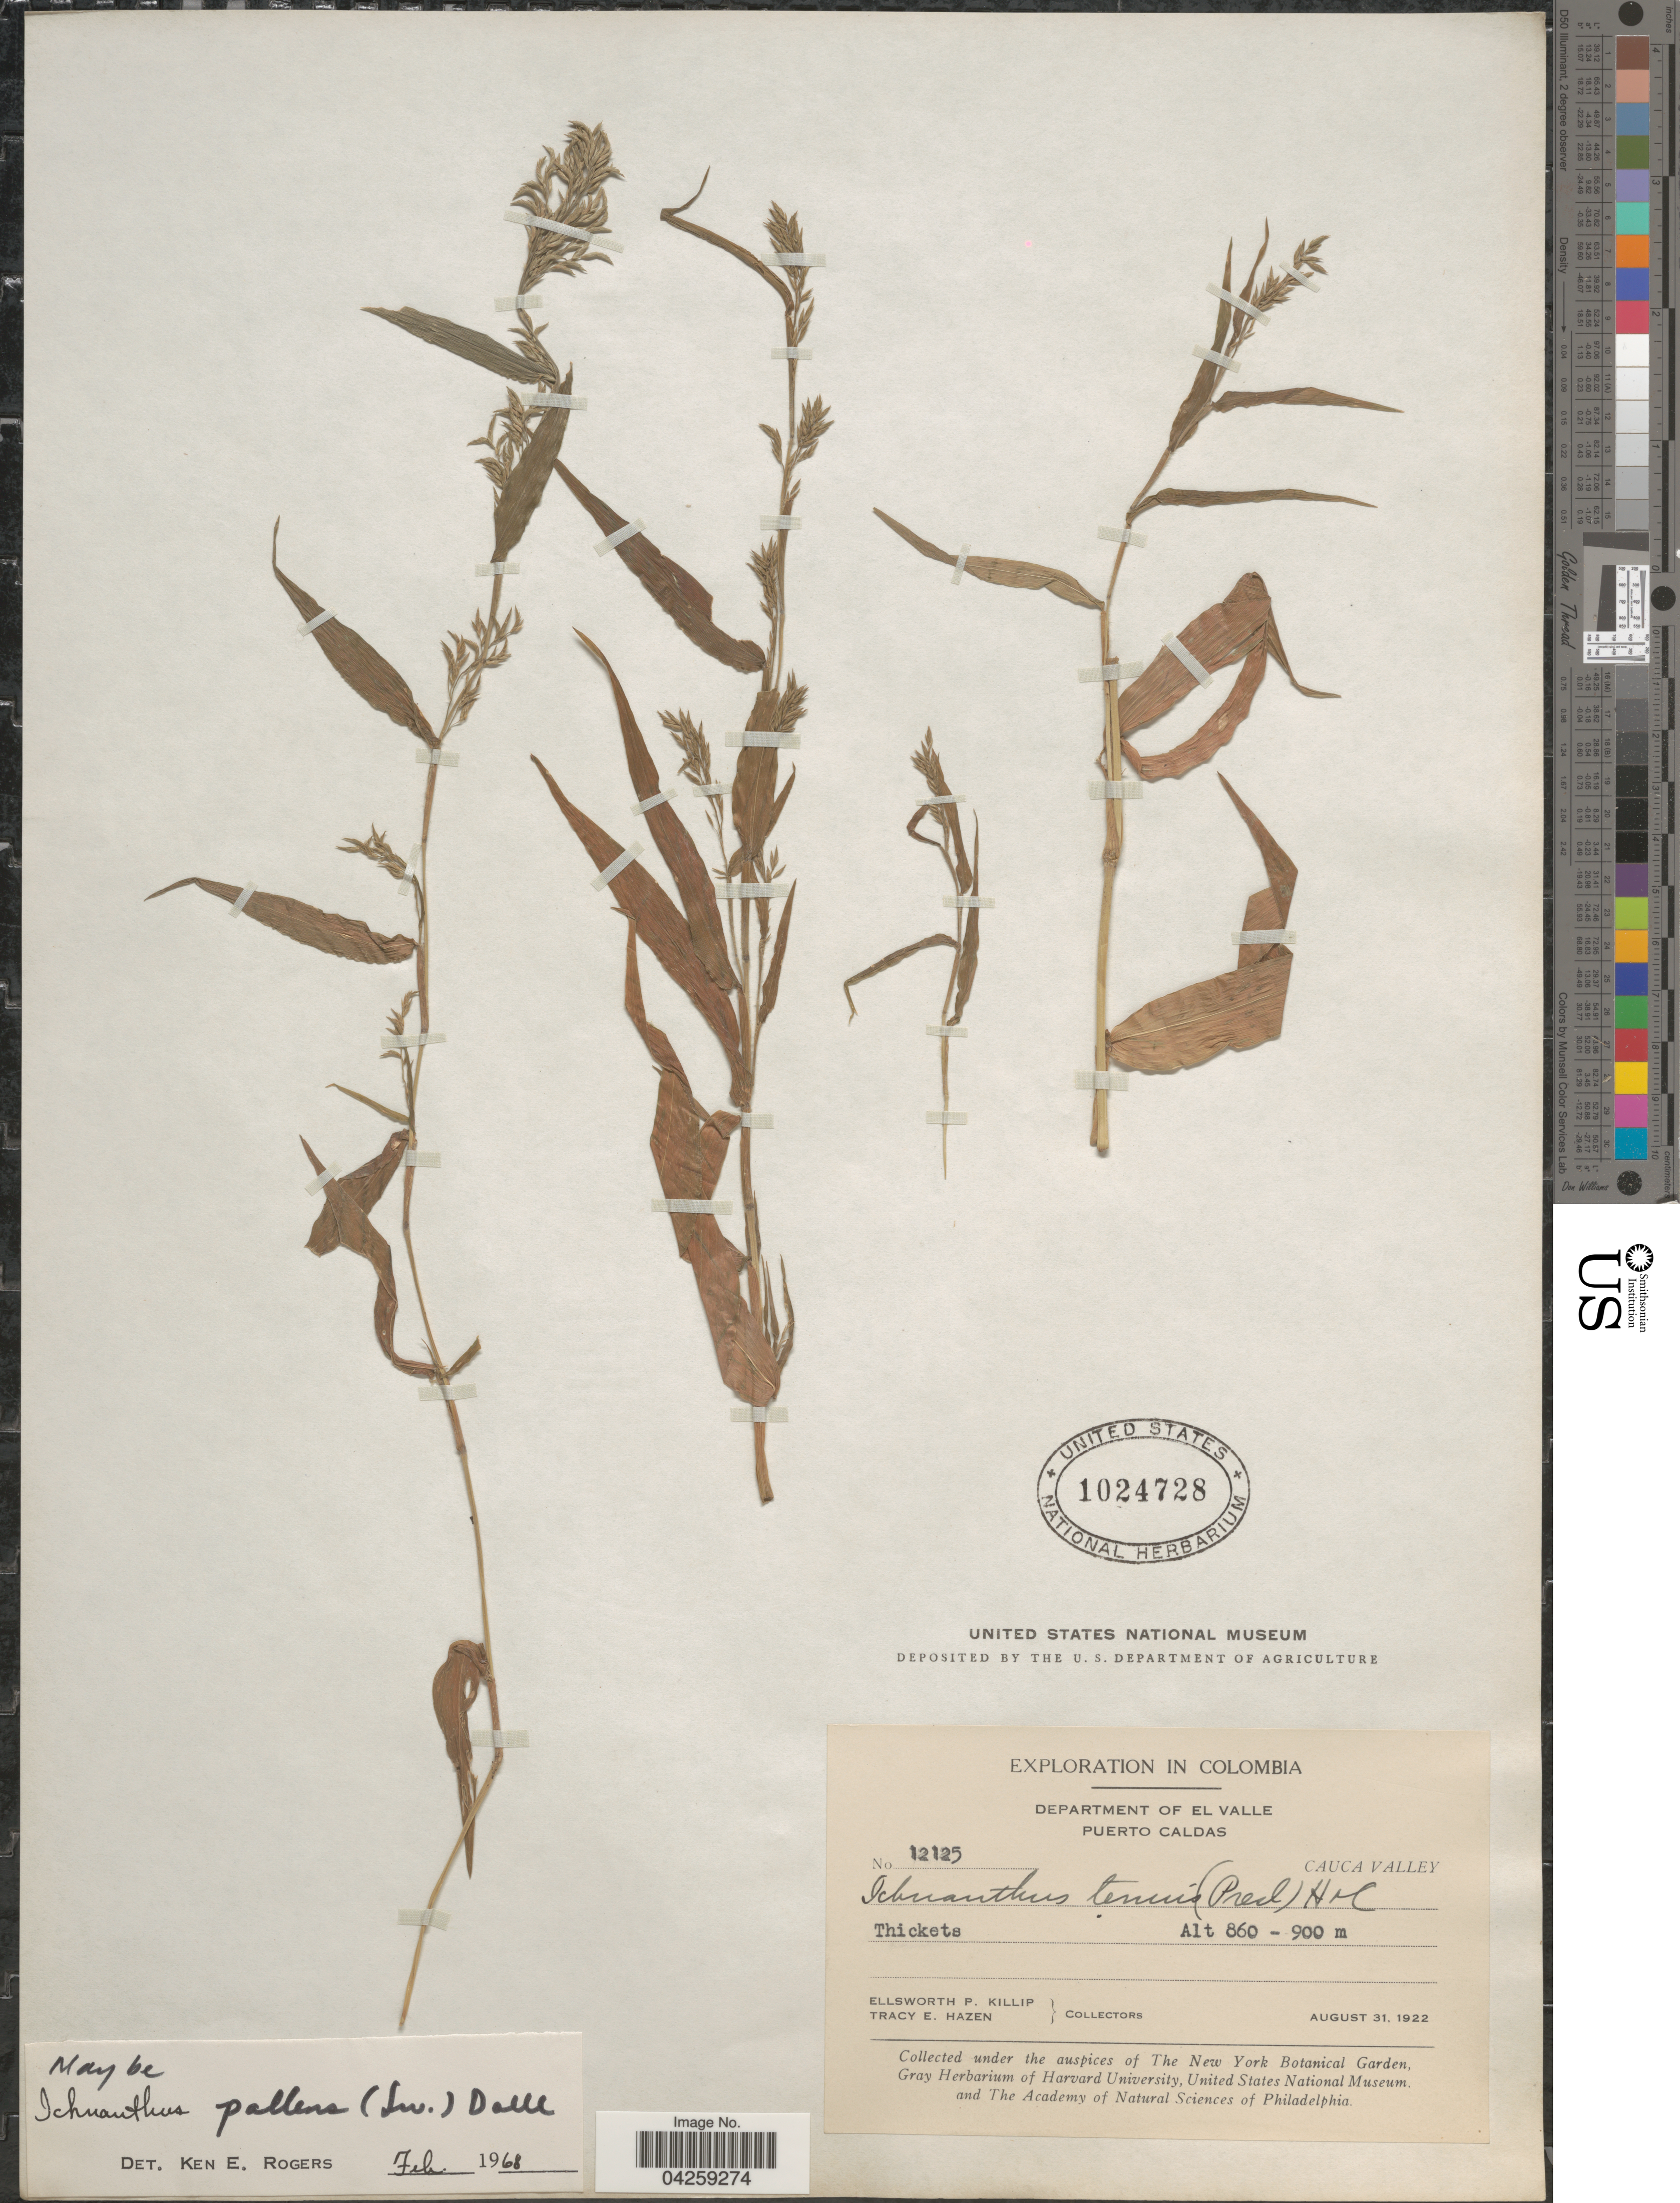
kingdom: Plantae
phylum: Tracheophyta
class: Liliopsida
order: Poales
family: Poaceae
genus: Ichnanthus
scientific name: Ichnanthus pallens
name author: (Sw.) Munro ex Benth.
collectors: E. P. Killip & T. E. Hazen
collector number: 12125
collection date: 1922-08-31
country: Colombia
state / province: Valle del Cauca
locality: Exploration in Colombia. Department of El Valle. Puerto Caldas. Cauca Valley.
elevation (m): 860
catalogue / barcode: US 1024728